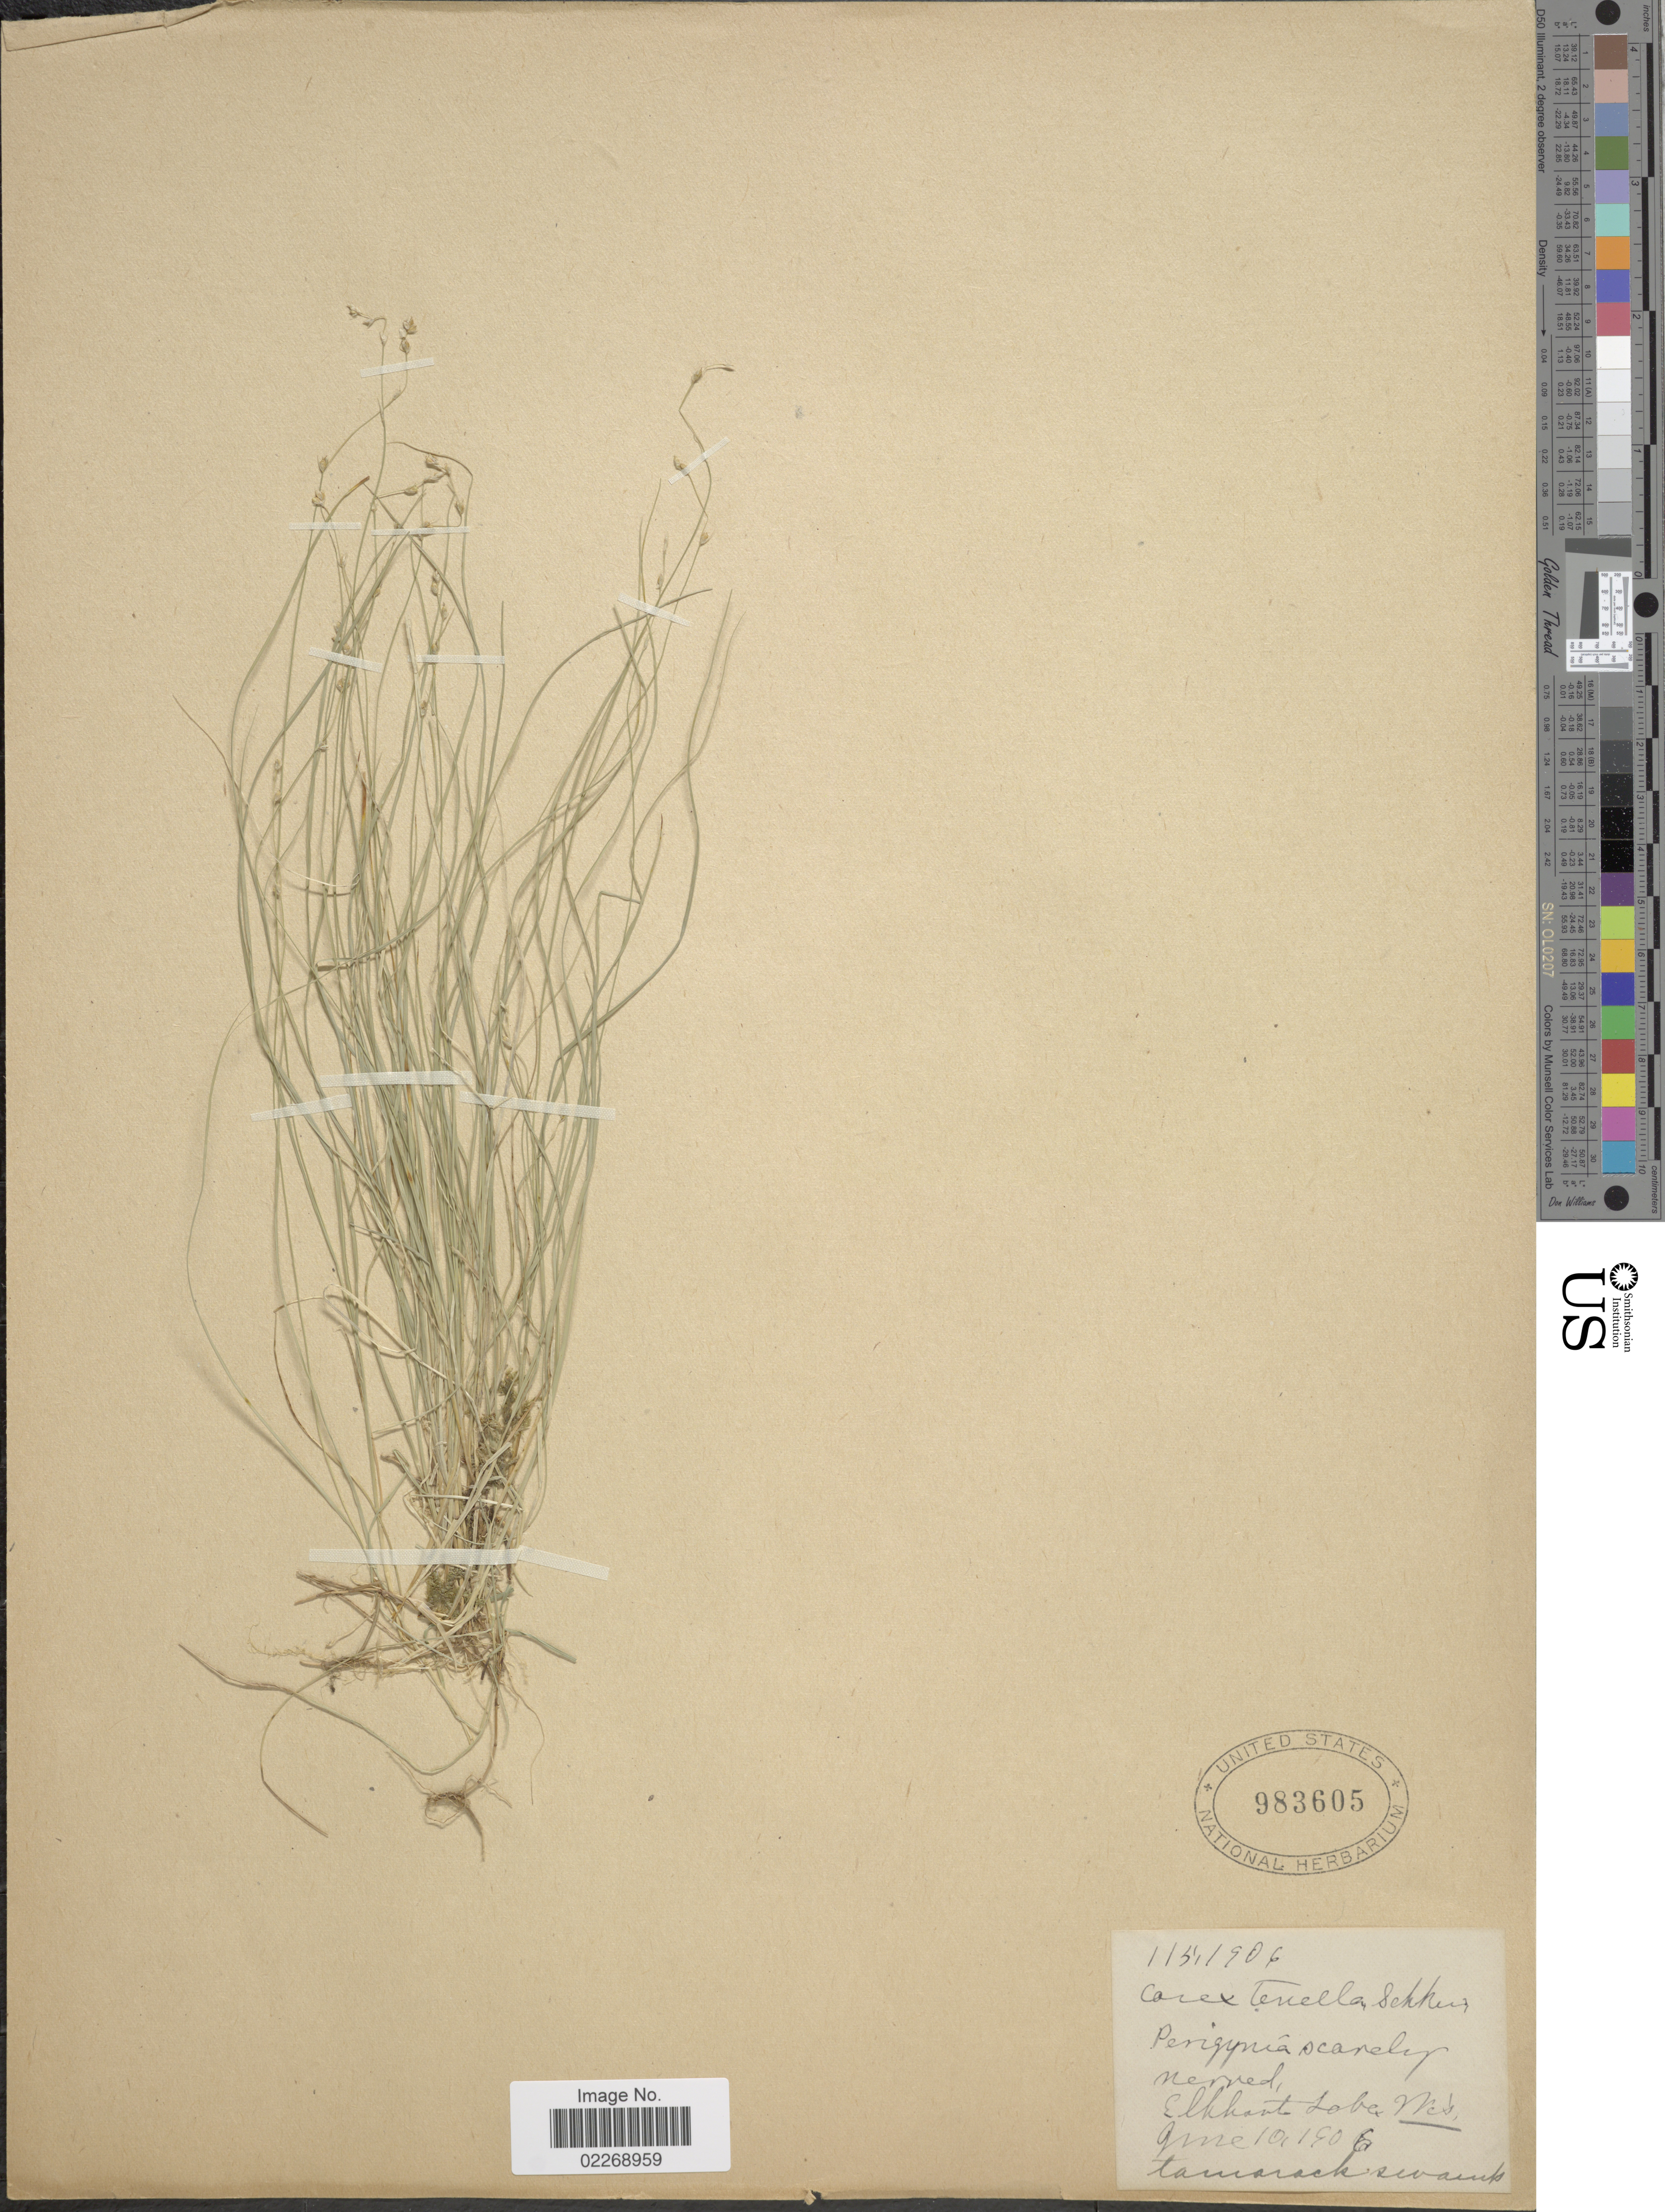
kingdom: Plantae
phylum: Tracheophyta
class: Liliopsida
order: Poales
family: Cyperaceae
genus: Carex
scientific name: Carex disperma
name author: Dewey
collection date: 1906-06-10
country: United States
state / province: Wisconsin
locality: Elkhart Lake, Tamarack Swamp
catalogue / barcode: US 983605